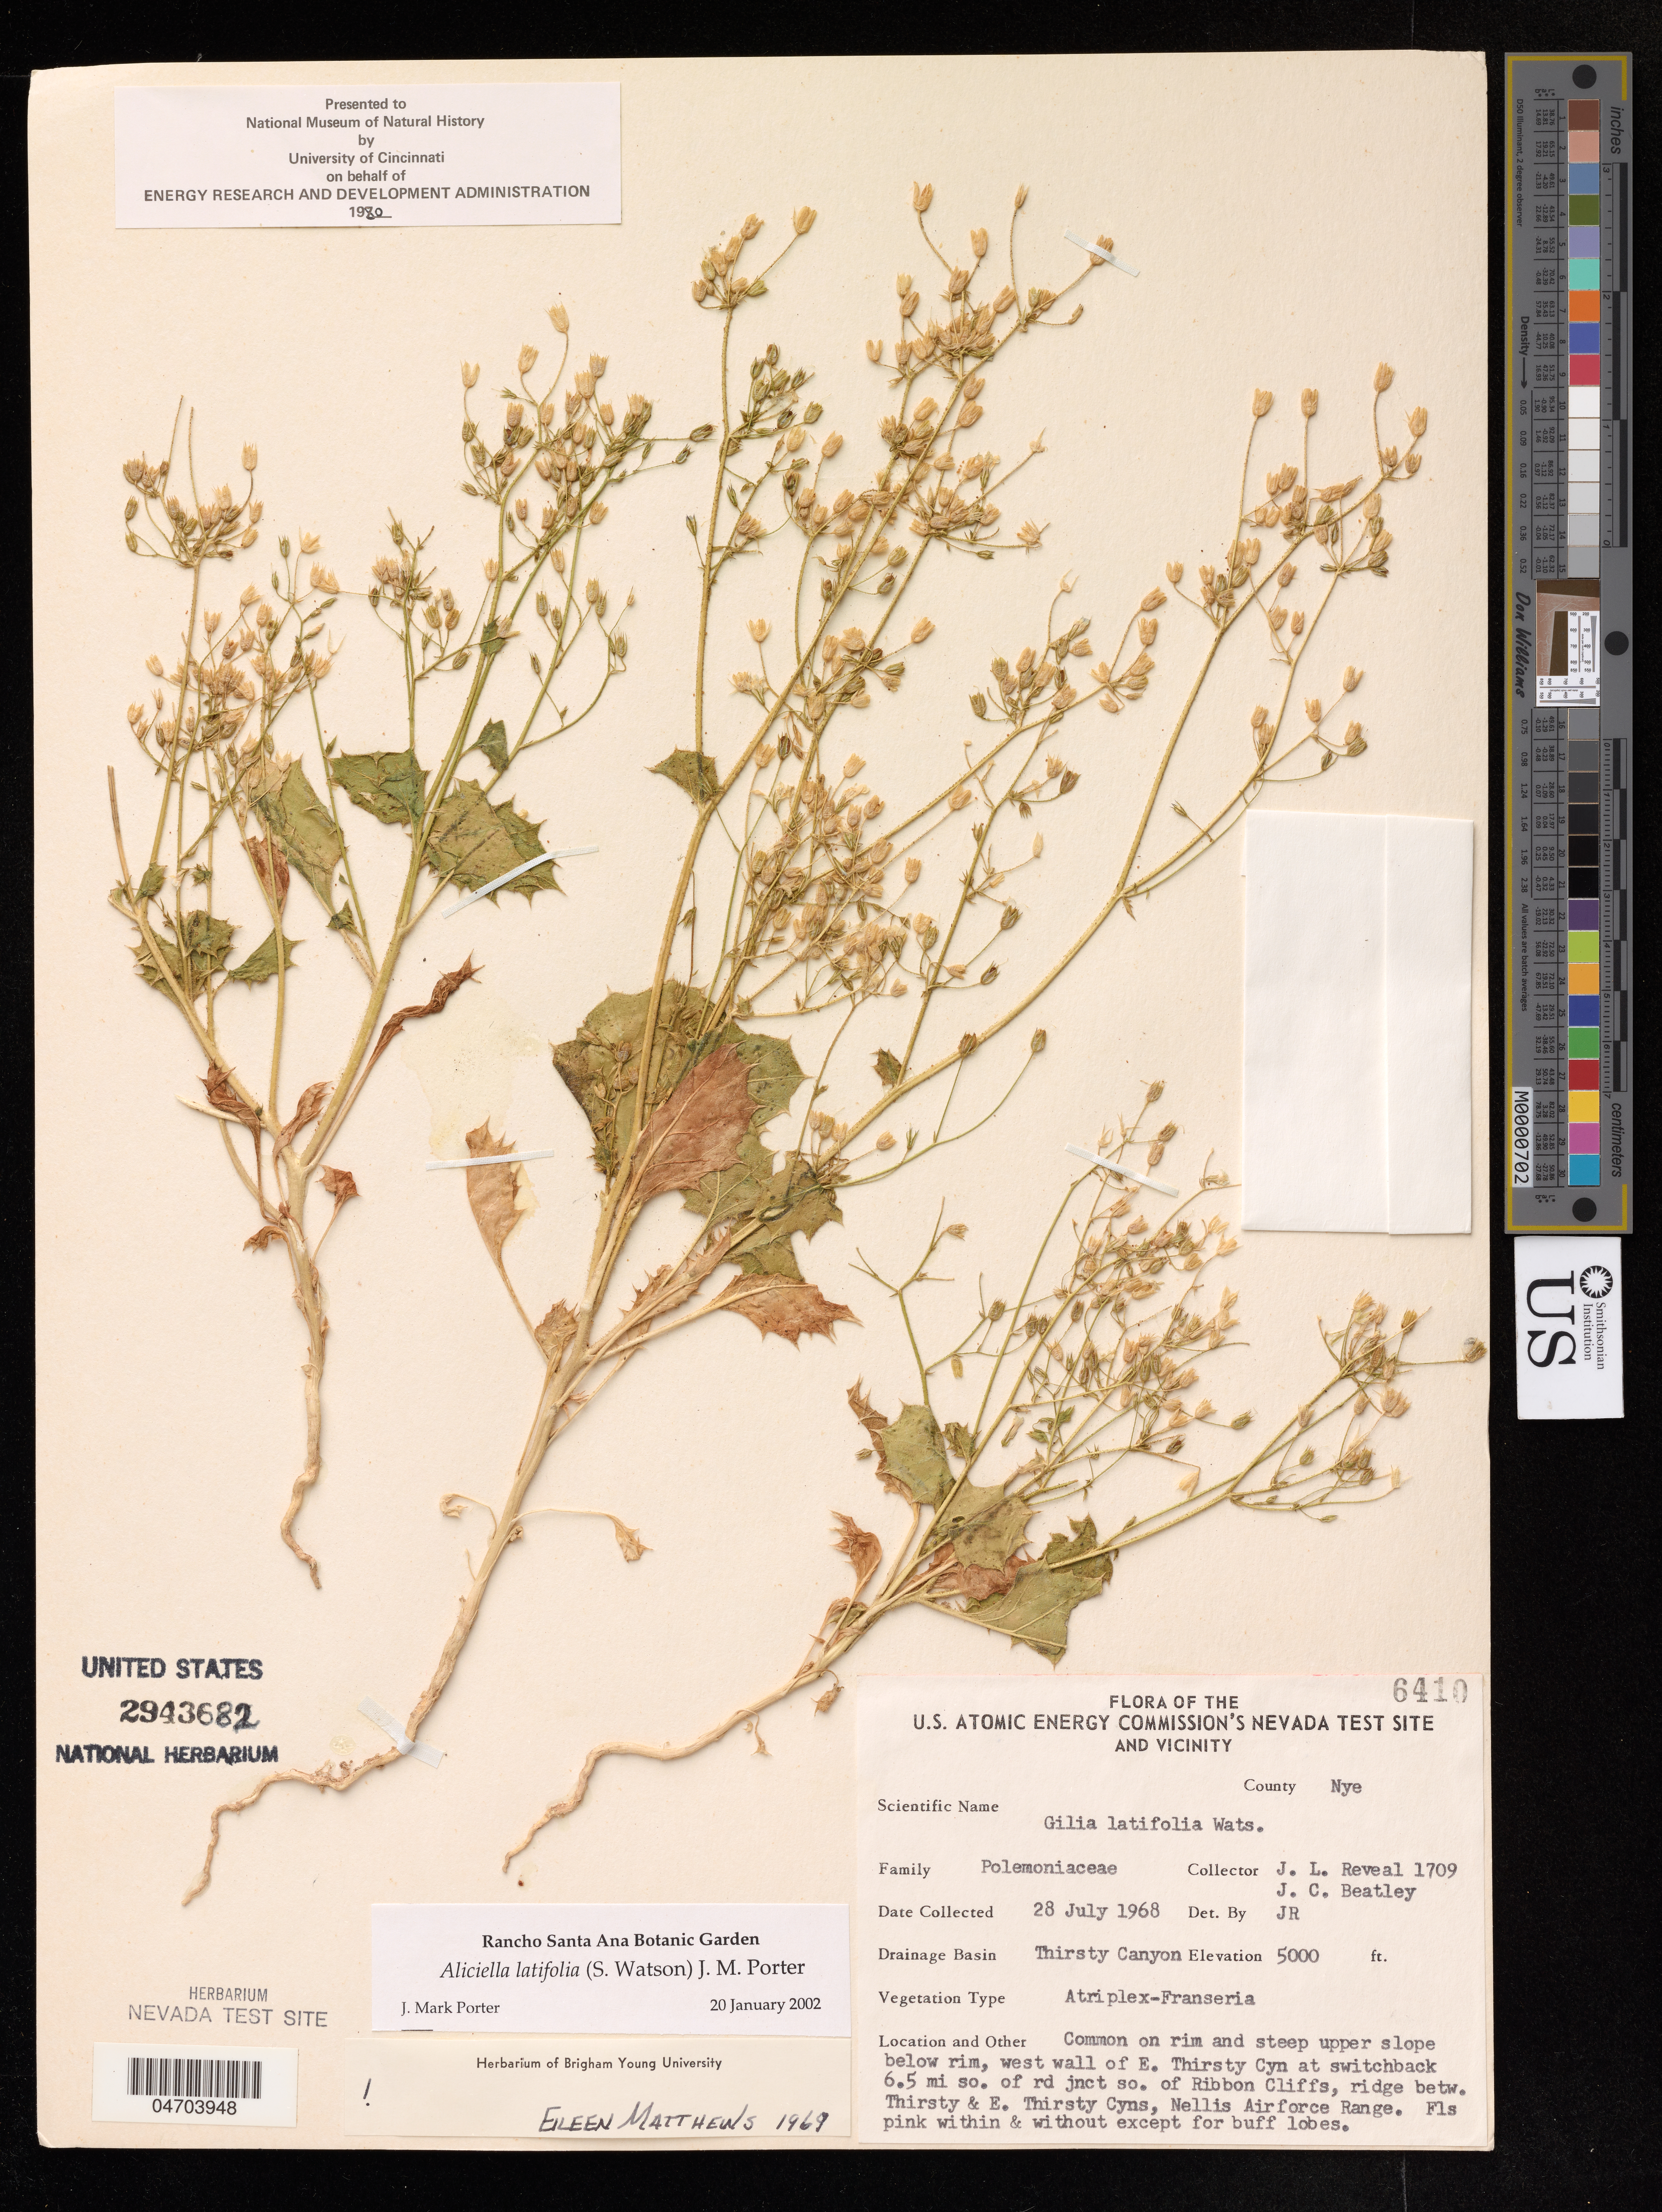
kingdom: Plantae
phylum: Tracheophyta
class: Magnoliopsida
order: Ericales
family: Polemoniaceae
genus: Aliciella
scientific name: Aliciella latifolia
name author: (S. Watson) J.M. Porter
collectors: J. Reveal & J. Beatley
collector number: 6410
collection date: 1968-07-28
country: United States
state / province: Nevada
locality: The U.S. Atomic Energy Commission's Nevada Test Site and Vicinity. County Nye. Drainage Basin Thirsty Canyon. West wall of E. Thirsty Cyn at switchback 6.5 mi so. of rd jnct so. Ribbon Cliffs, ridge betw. Thirsty & E. Thirst Cyns, Nellis Airforce Range.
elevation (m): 1524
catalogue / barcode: US 2943682